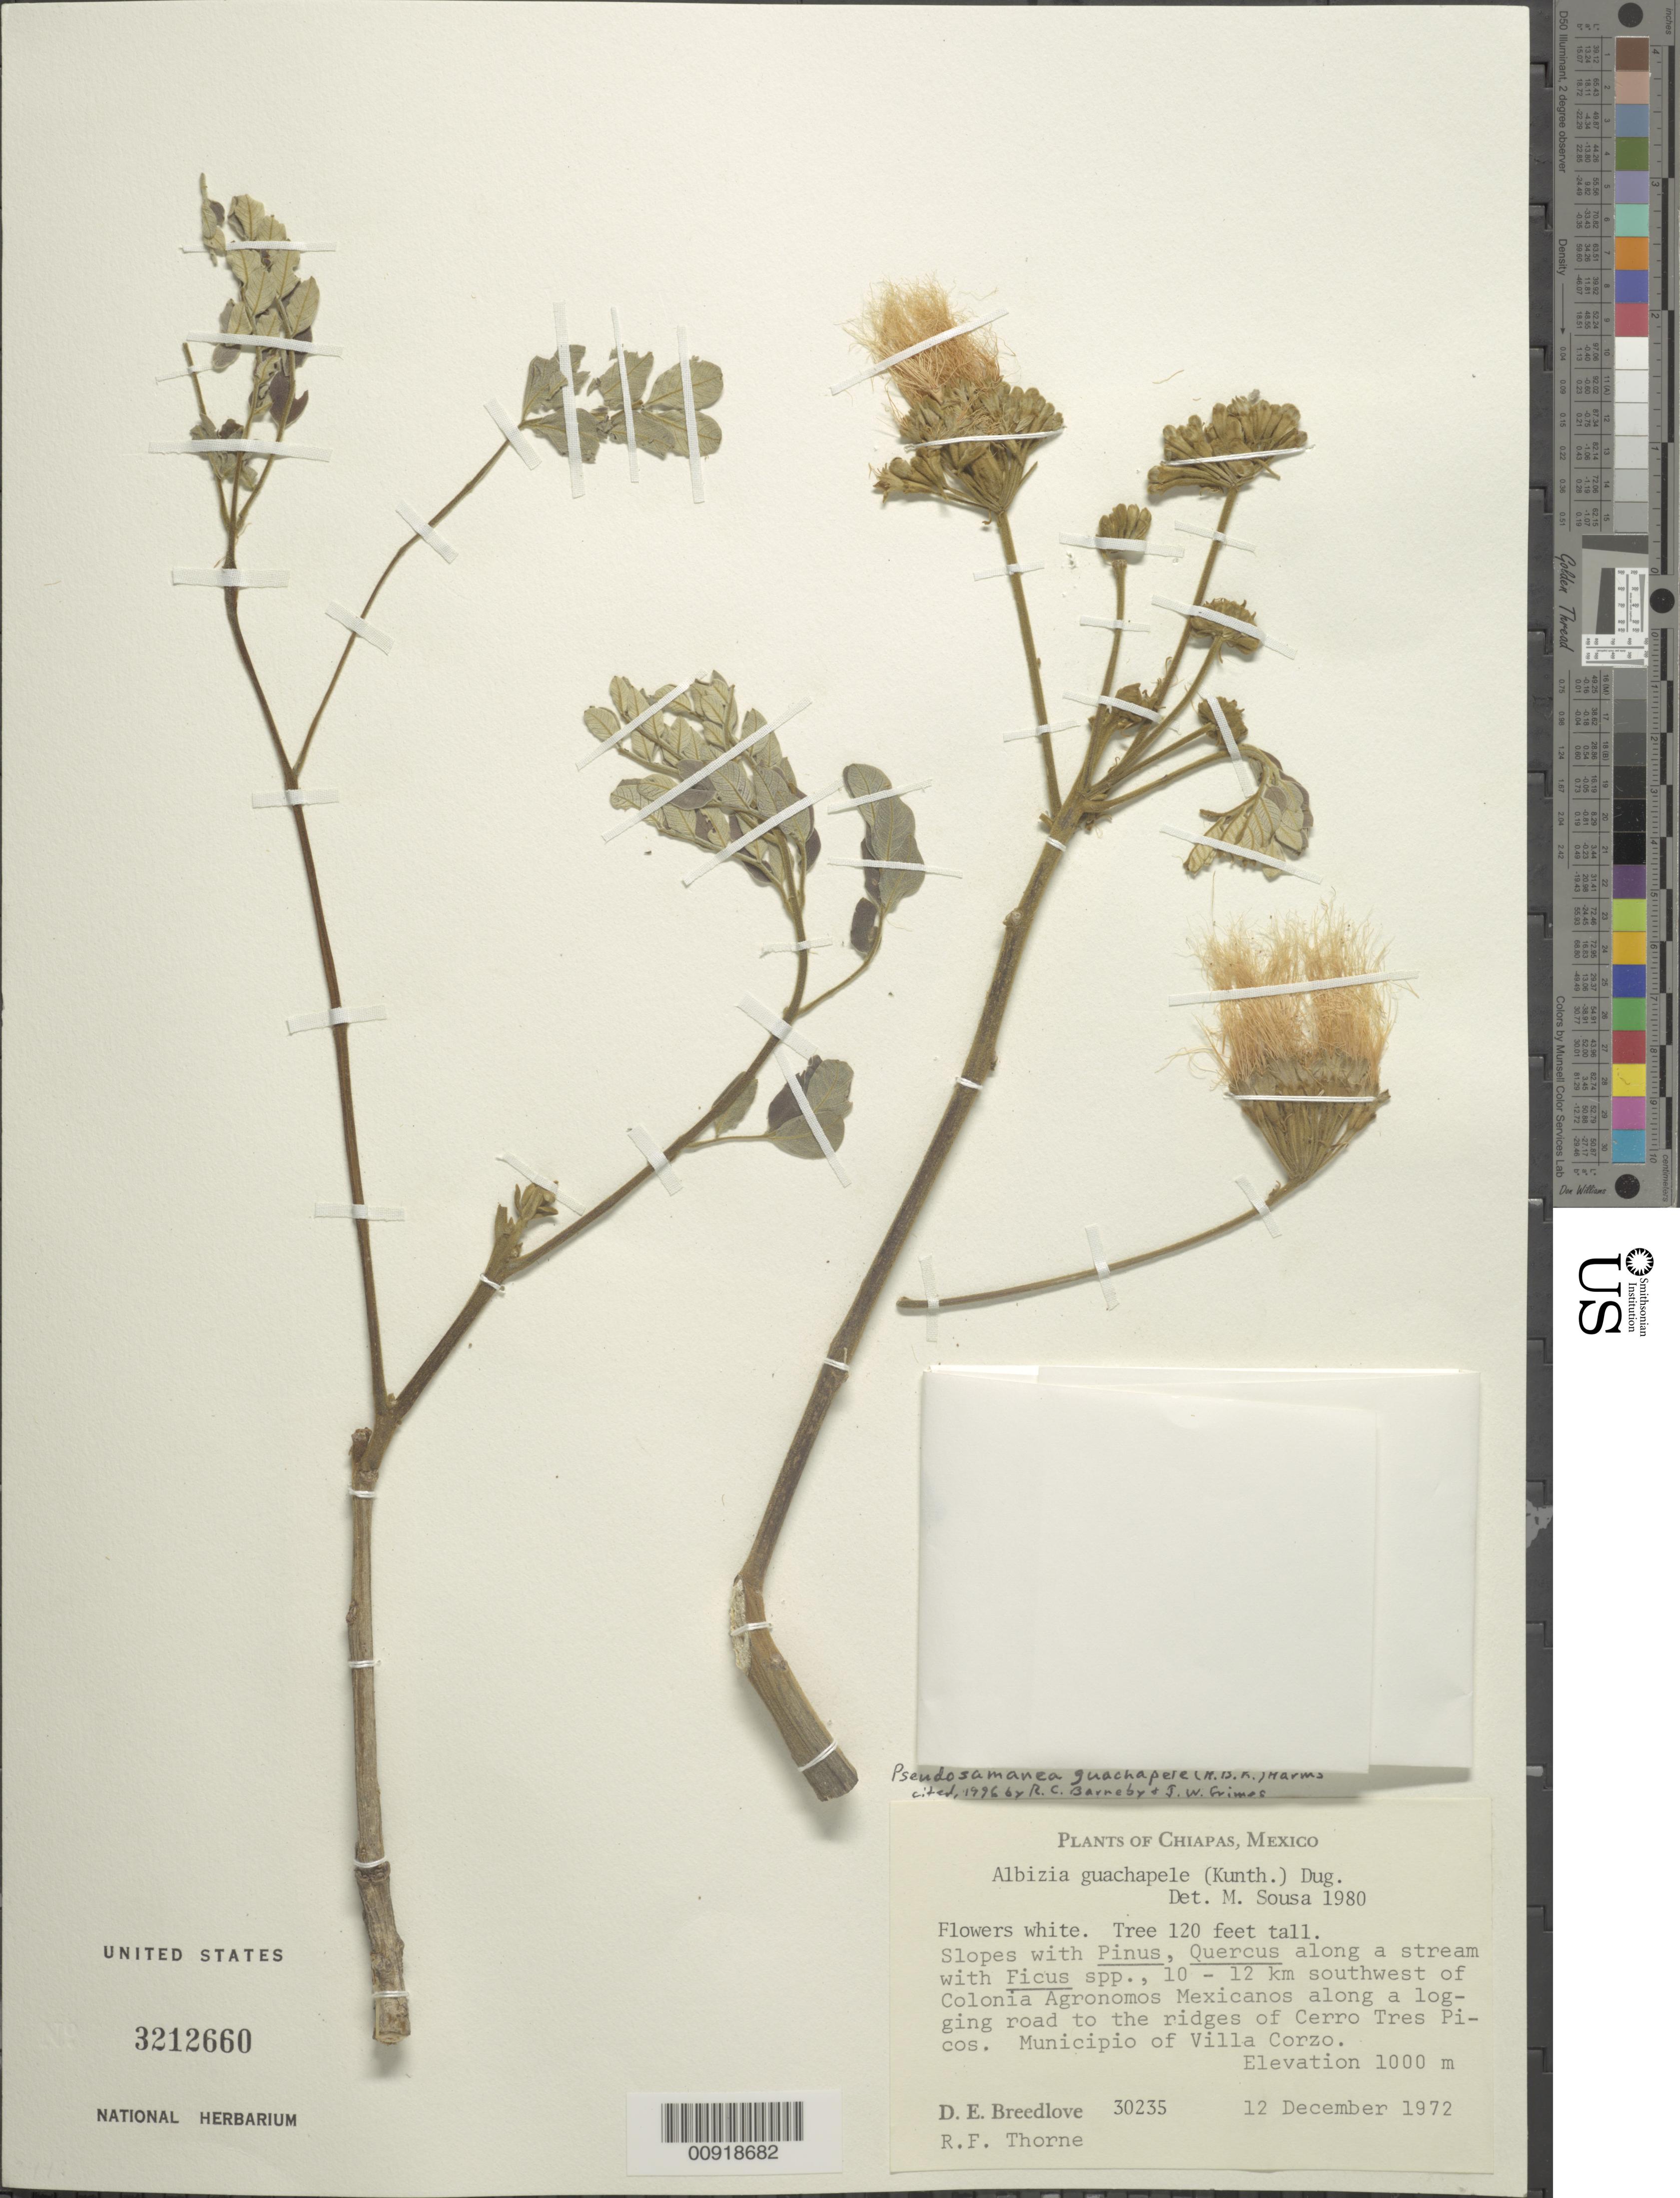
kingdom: Plantae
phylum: Tracheophyta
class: Magnoliopsida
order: Fabales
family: Fabaceae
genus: Pseudosamanea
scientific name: Pseudosamanea guachapele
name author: (Kunth) Harms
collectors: D. E. Breedlove & R. F. Thorne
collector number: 30235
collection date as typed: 12 Dec 1972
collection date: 1972-12-12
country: Mexico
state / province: Chiapas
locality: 10-12 km. southwest of Colonia Agronomos Mexicanos along a logging road to the ridges of Cerro Tres Picos. Municipio of Villa Corzo, Chiapas.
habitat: Slopes with Pinus, Quercus along a stream with Ficus spp.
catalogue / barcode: US 3212660